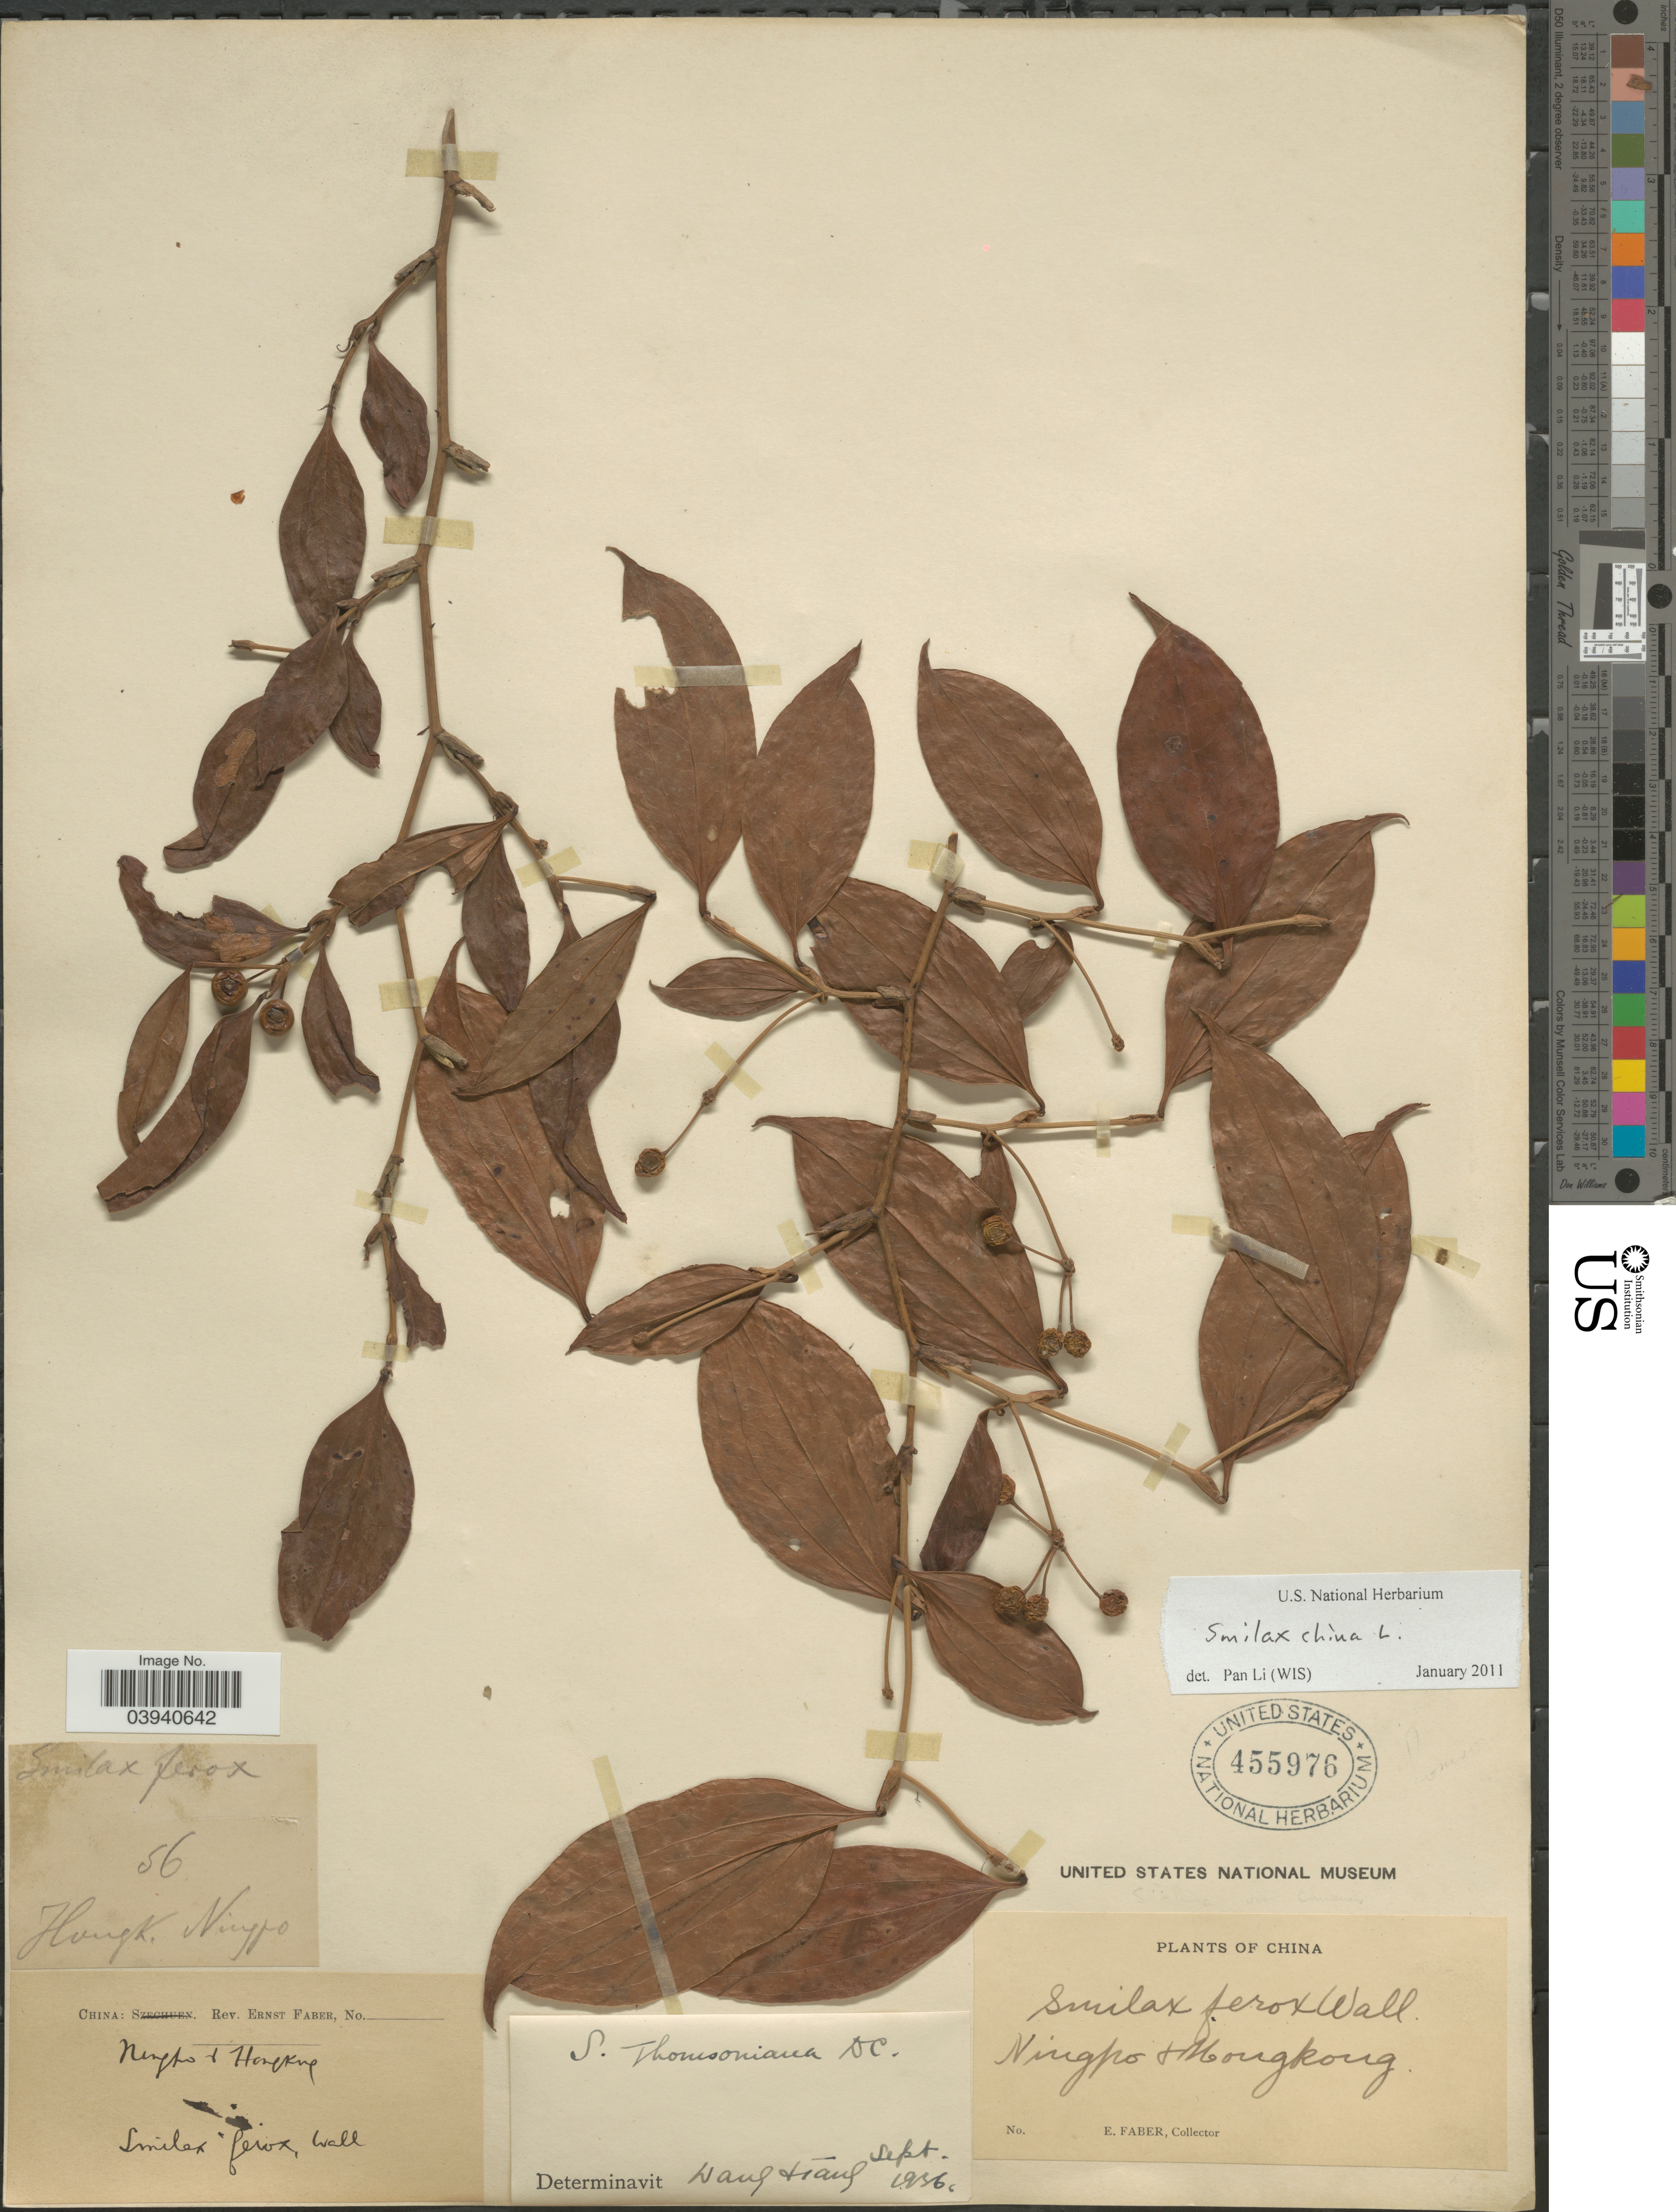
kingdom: Plantae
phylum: Tracheophyta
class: Liliopsida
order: Liliales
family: Smilacaceae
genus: Smilax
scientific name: Smilax china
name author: L.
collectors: E. Faber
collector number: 56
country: China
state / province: Hong Kong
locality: Ningpo & Hong Kong.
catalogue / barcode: US 455976